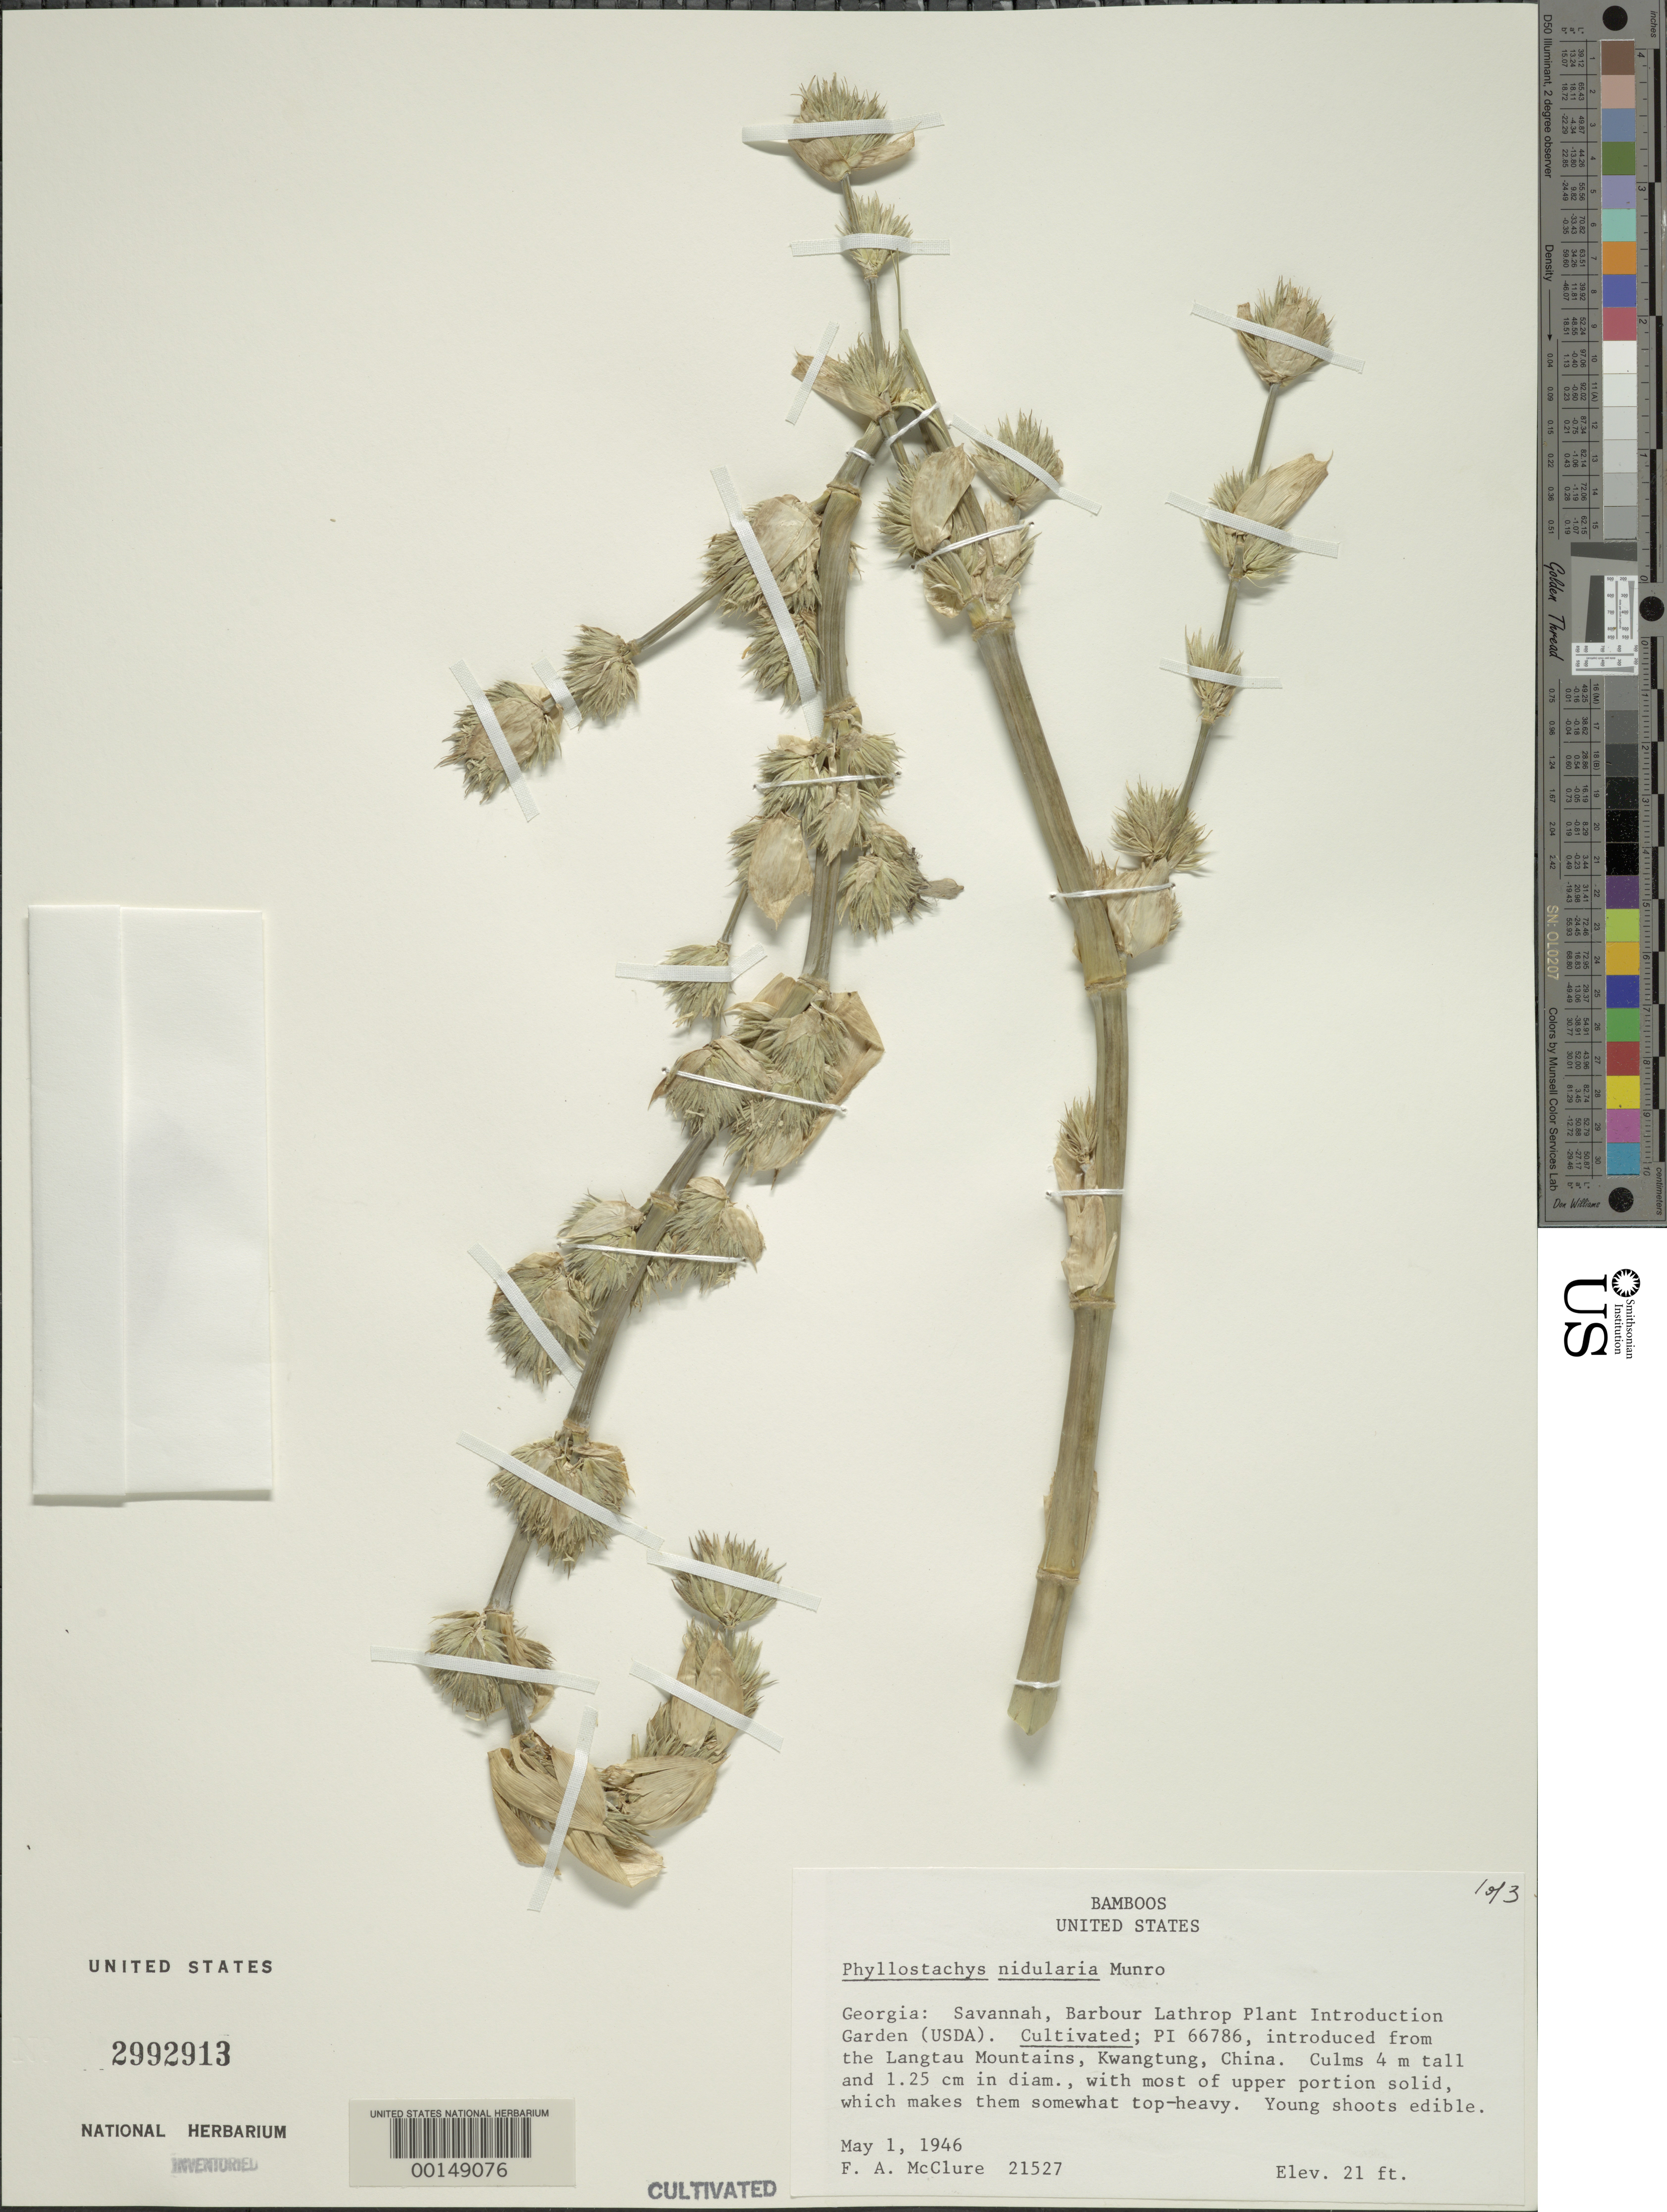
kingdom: Plantae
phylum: Tracheophyta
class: Liliopsida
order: Poales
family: Poaceae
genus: Phyllostachys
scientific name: Phyllostachys nidularia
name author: Munro ex Fenzi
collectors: F. A. McClure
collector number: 21527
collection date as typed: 01 May 1946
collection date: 1946-05-01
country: United States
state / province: Georgia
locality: Savannah, barbour lathrop p.i. garden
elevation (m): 6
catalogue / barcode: US 2992913